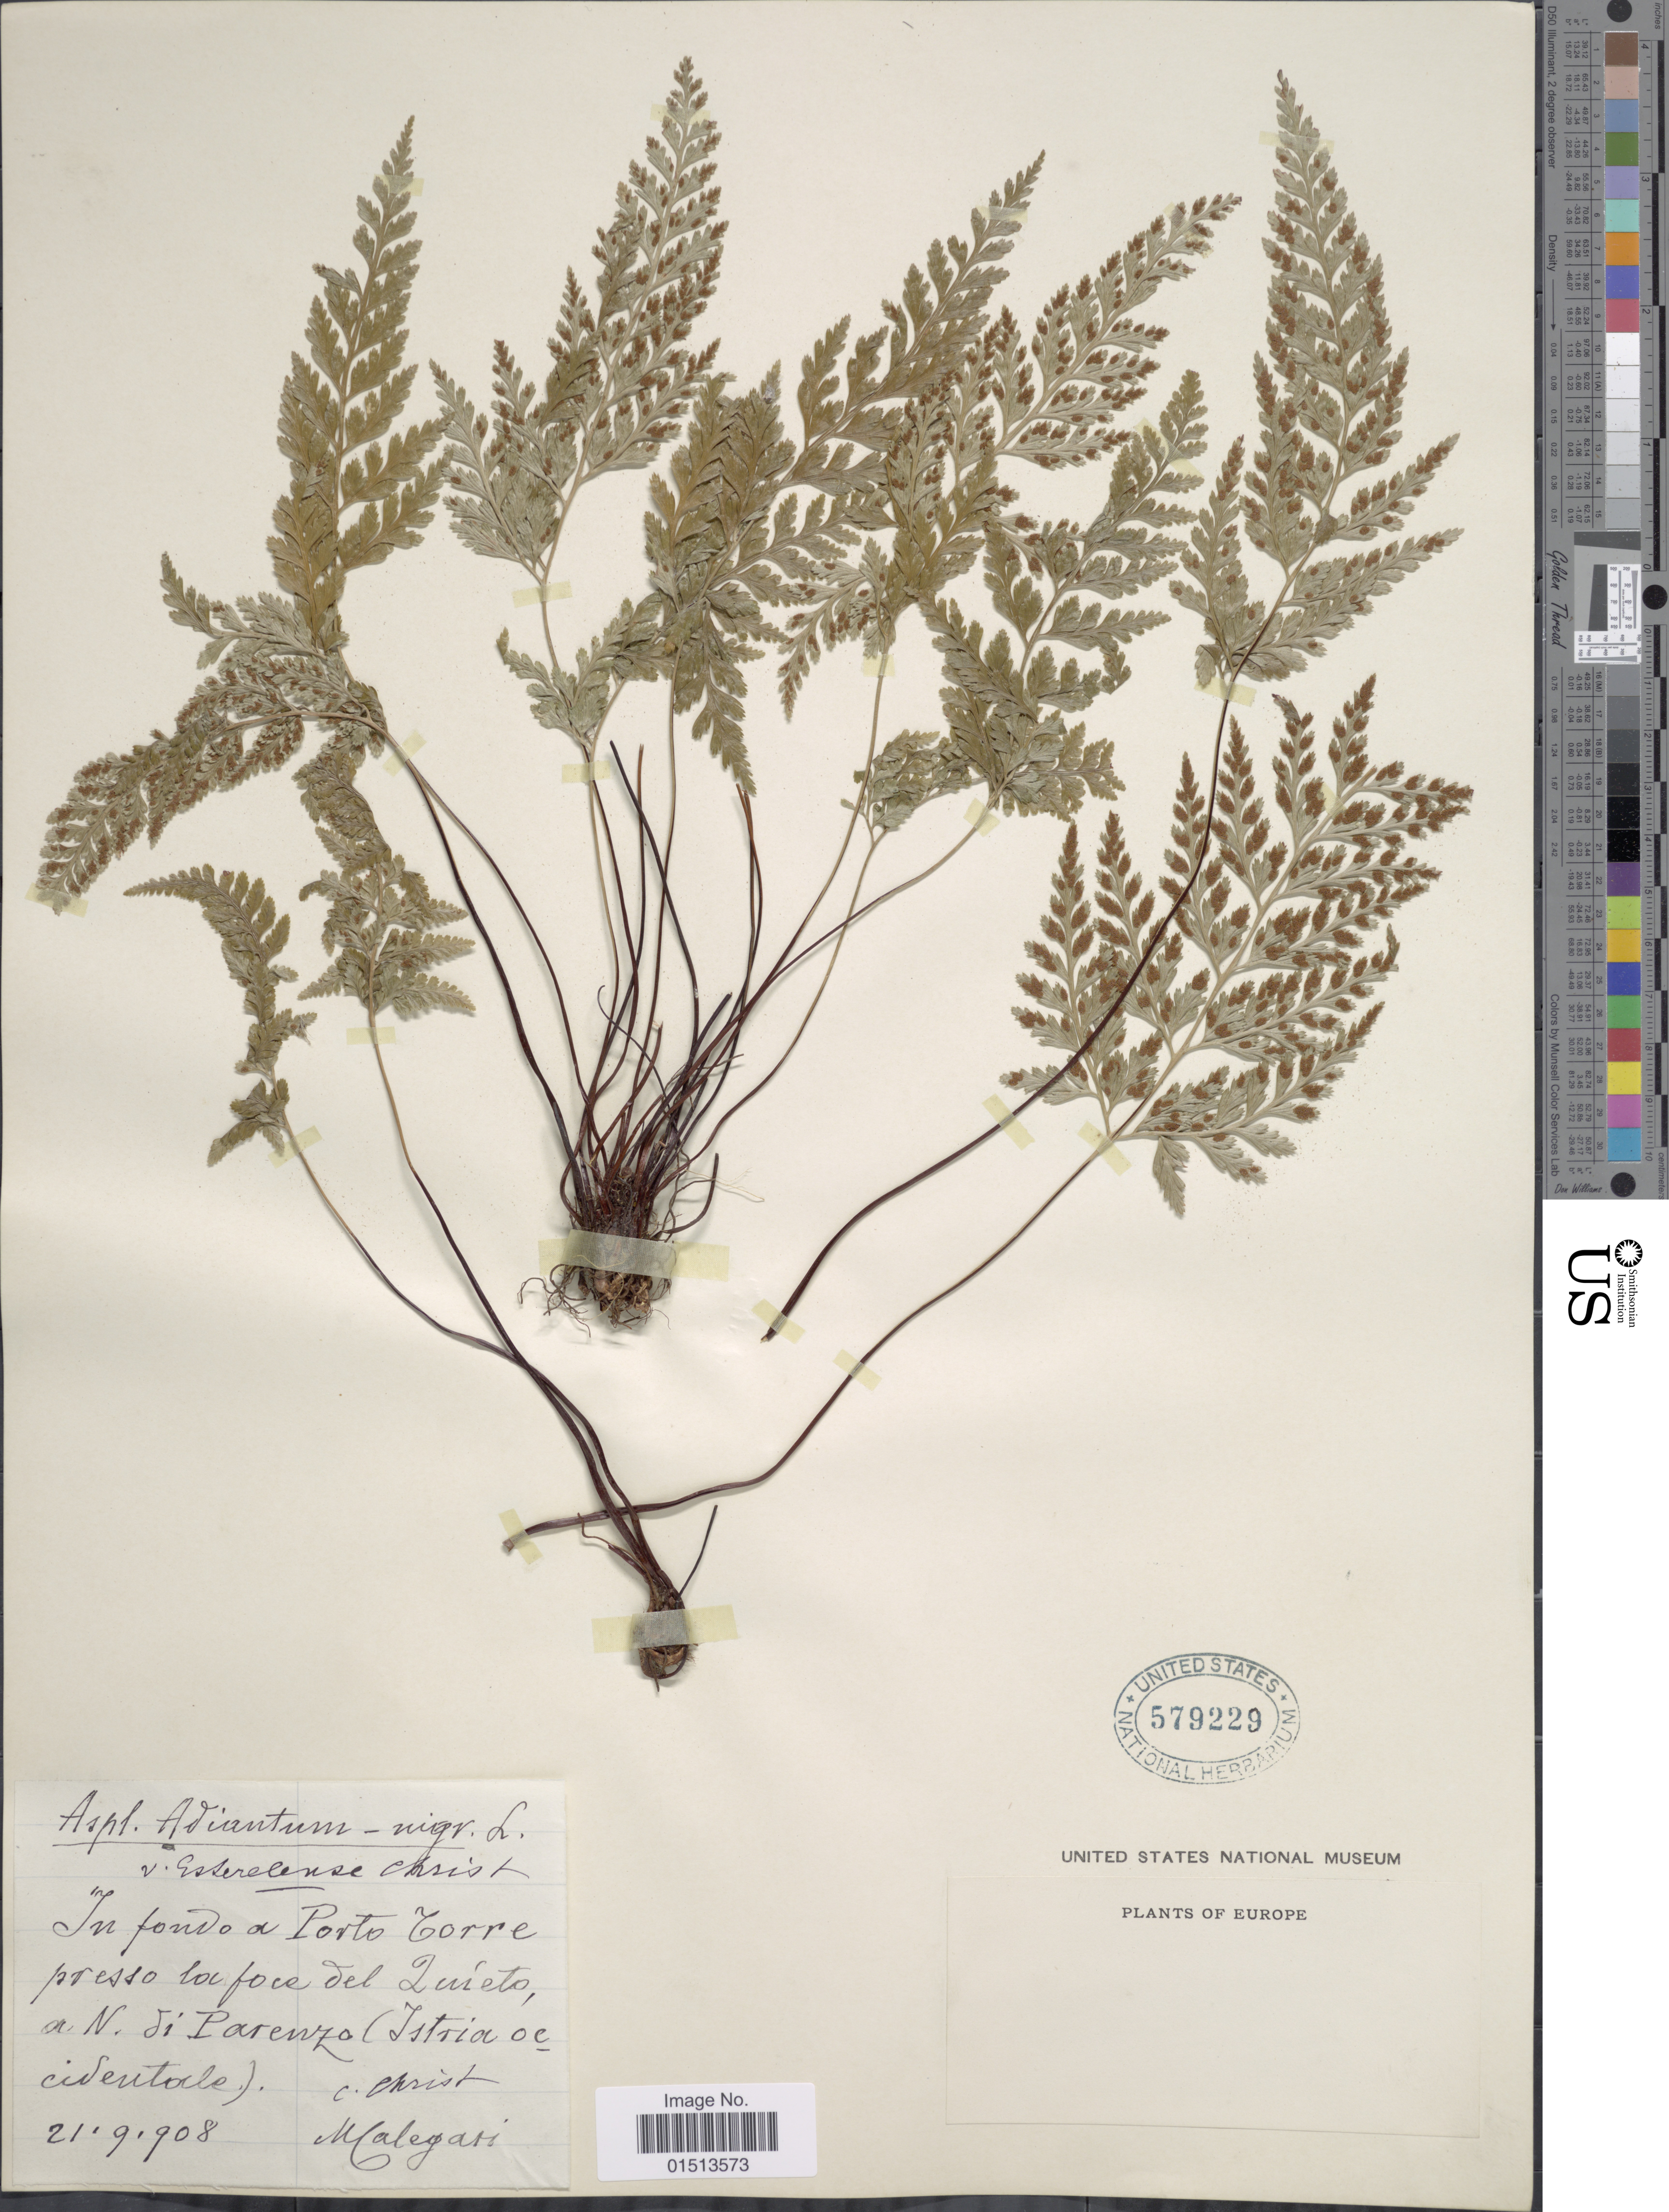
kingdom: Plantae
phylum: Tracheophyta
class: Polypodiopsida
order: Polypodiales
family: Aspleniaceae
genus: Asplenium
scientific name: Asplenium adiantum-nigrum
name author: L.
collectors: Calegari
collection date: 1908-09-21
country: Italy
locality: In fondo a Porto Corre presso la force del Zuito, a.N. di Parenza (Istria occidentade). [interpreted] Europe.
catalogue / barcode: US 579229